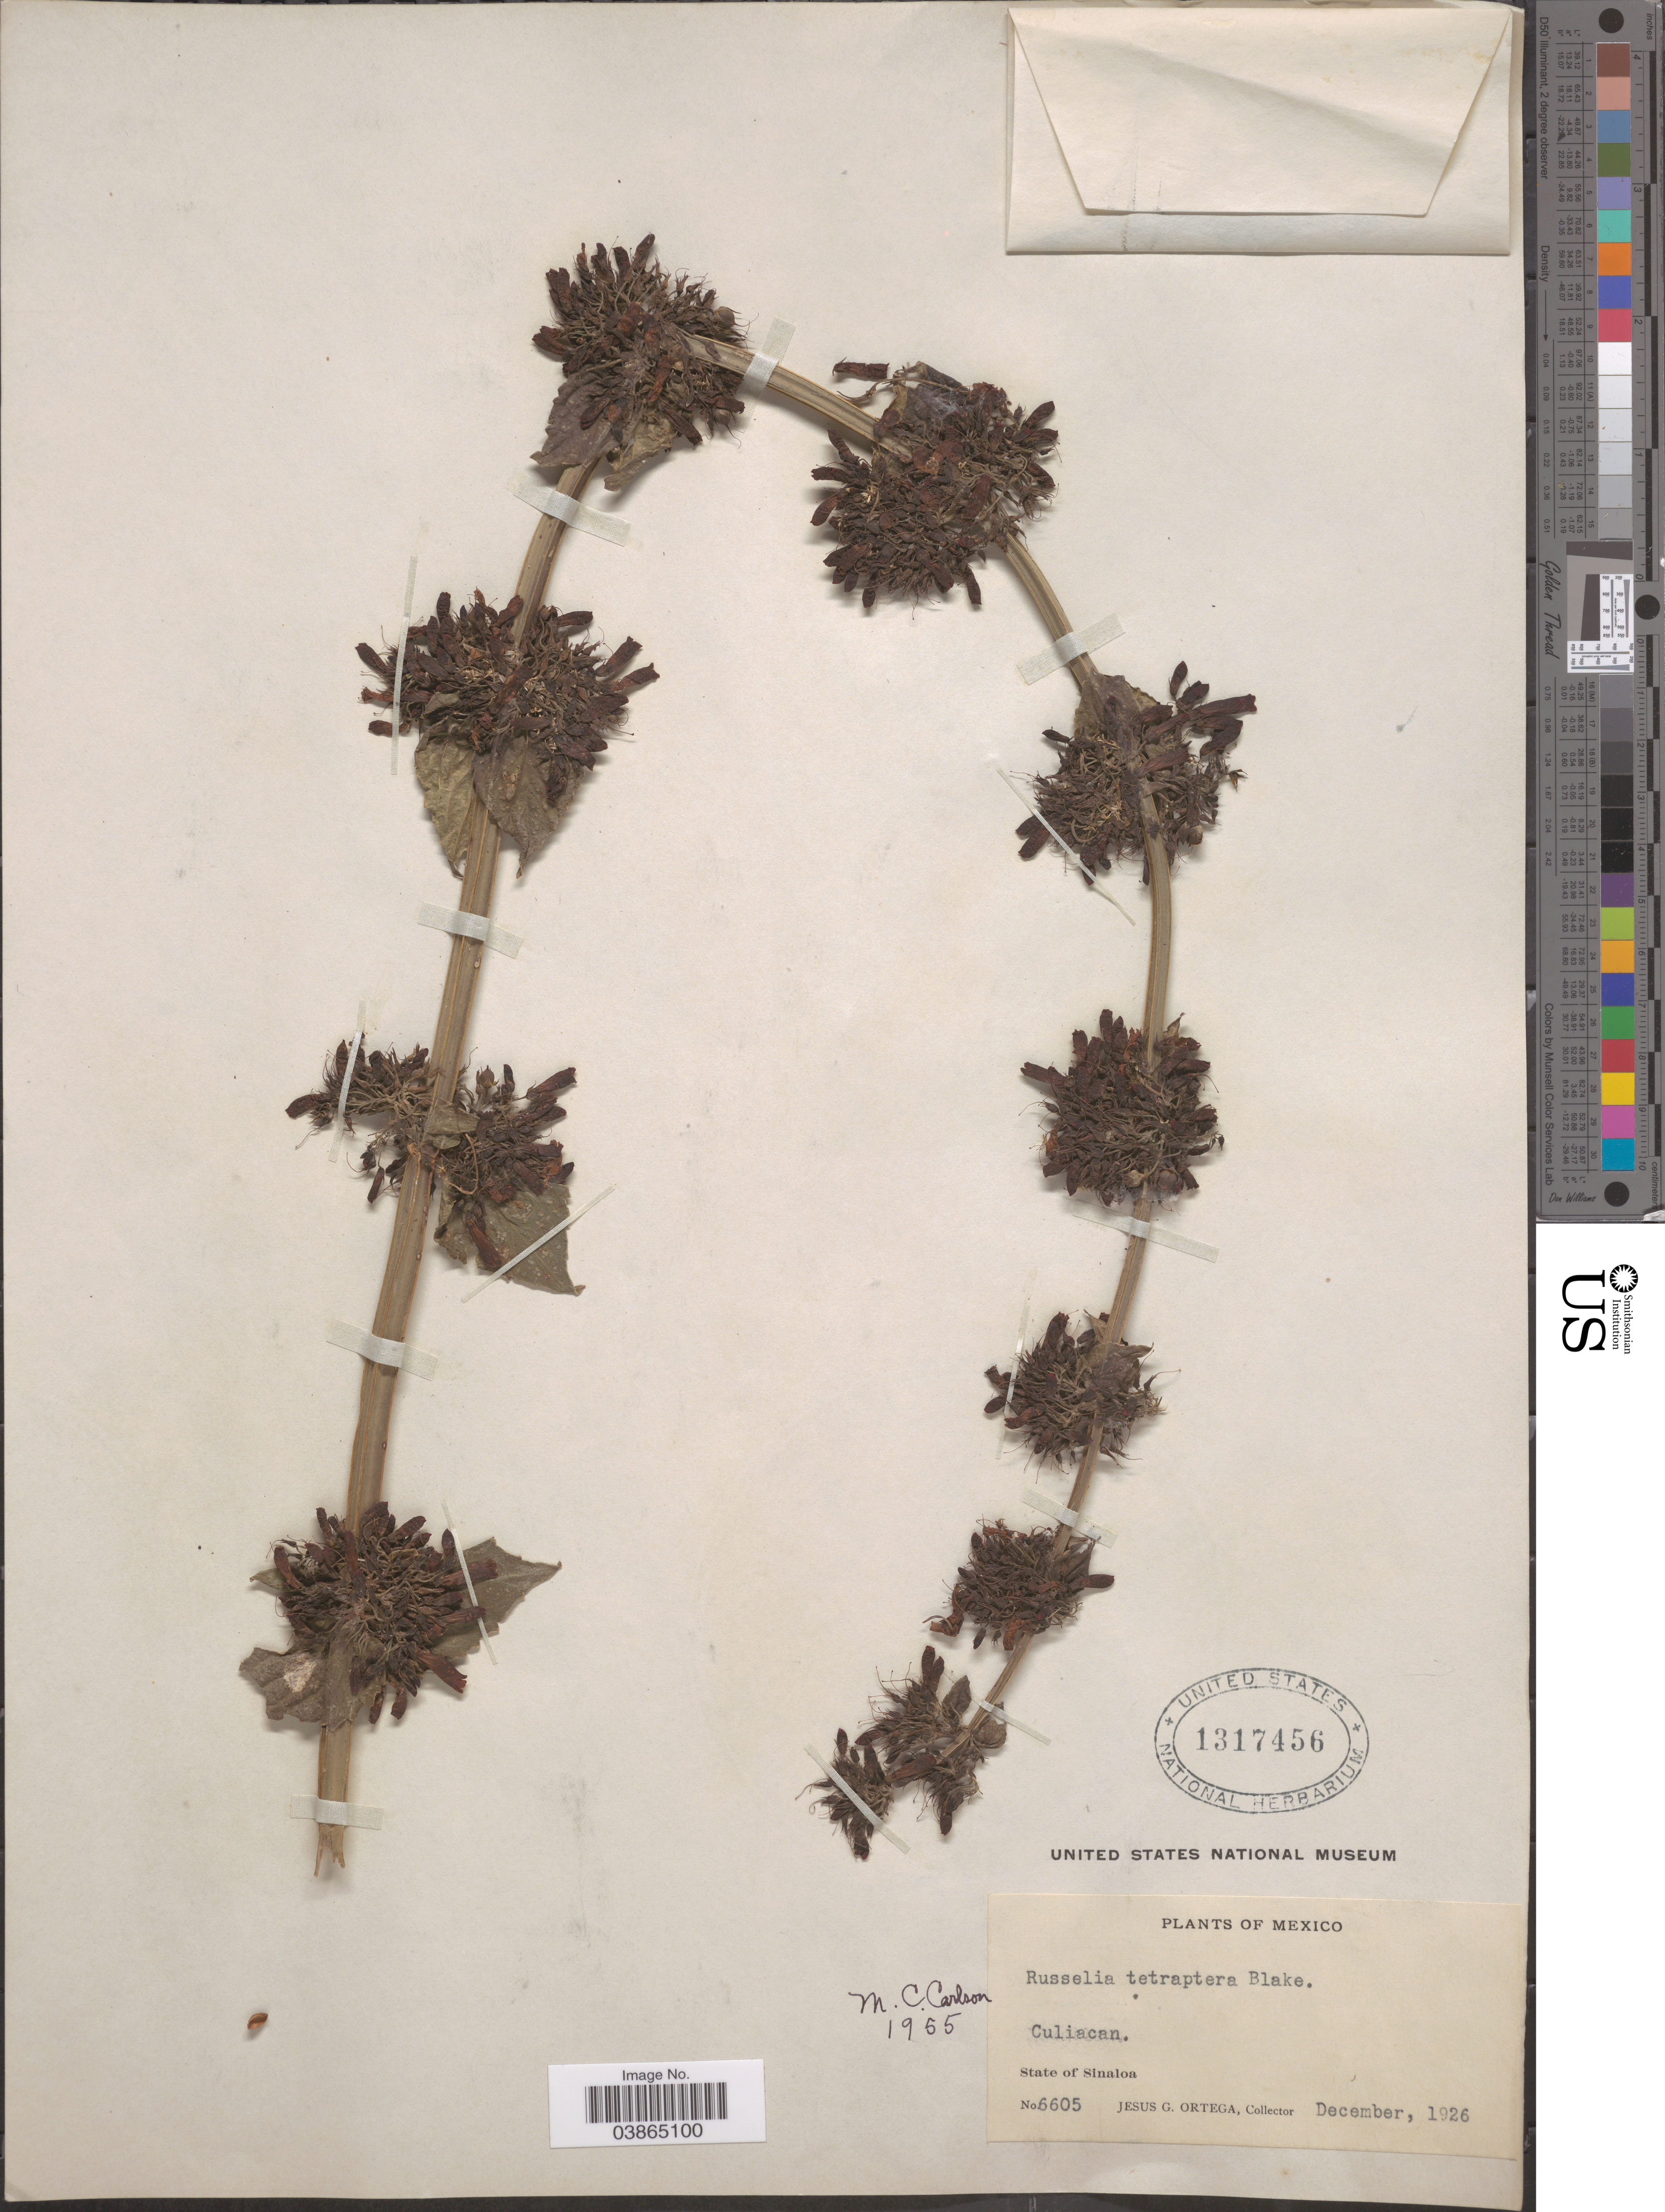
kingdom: Plantae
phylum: Tracheophyta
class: Magnoliopsida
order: Lamiales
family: Plantaginaceae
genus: Russelia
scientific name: Russelia tetraptera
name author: S.F. Blake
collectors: J. Ortega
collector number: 6605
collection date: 1926-12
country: Mexico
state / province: Sinaloa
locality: Culiacan.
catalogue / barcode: US 1317456